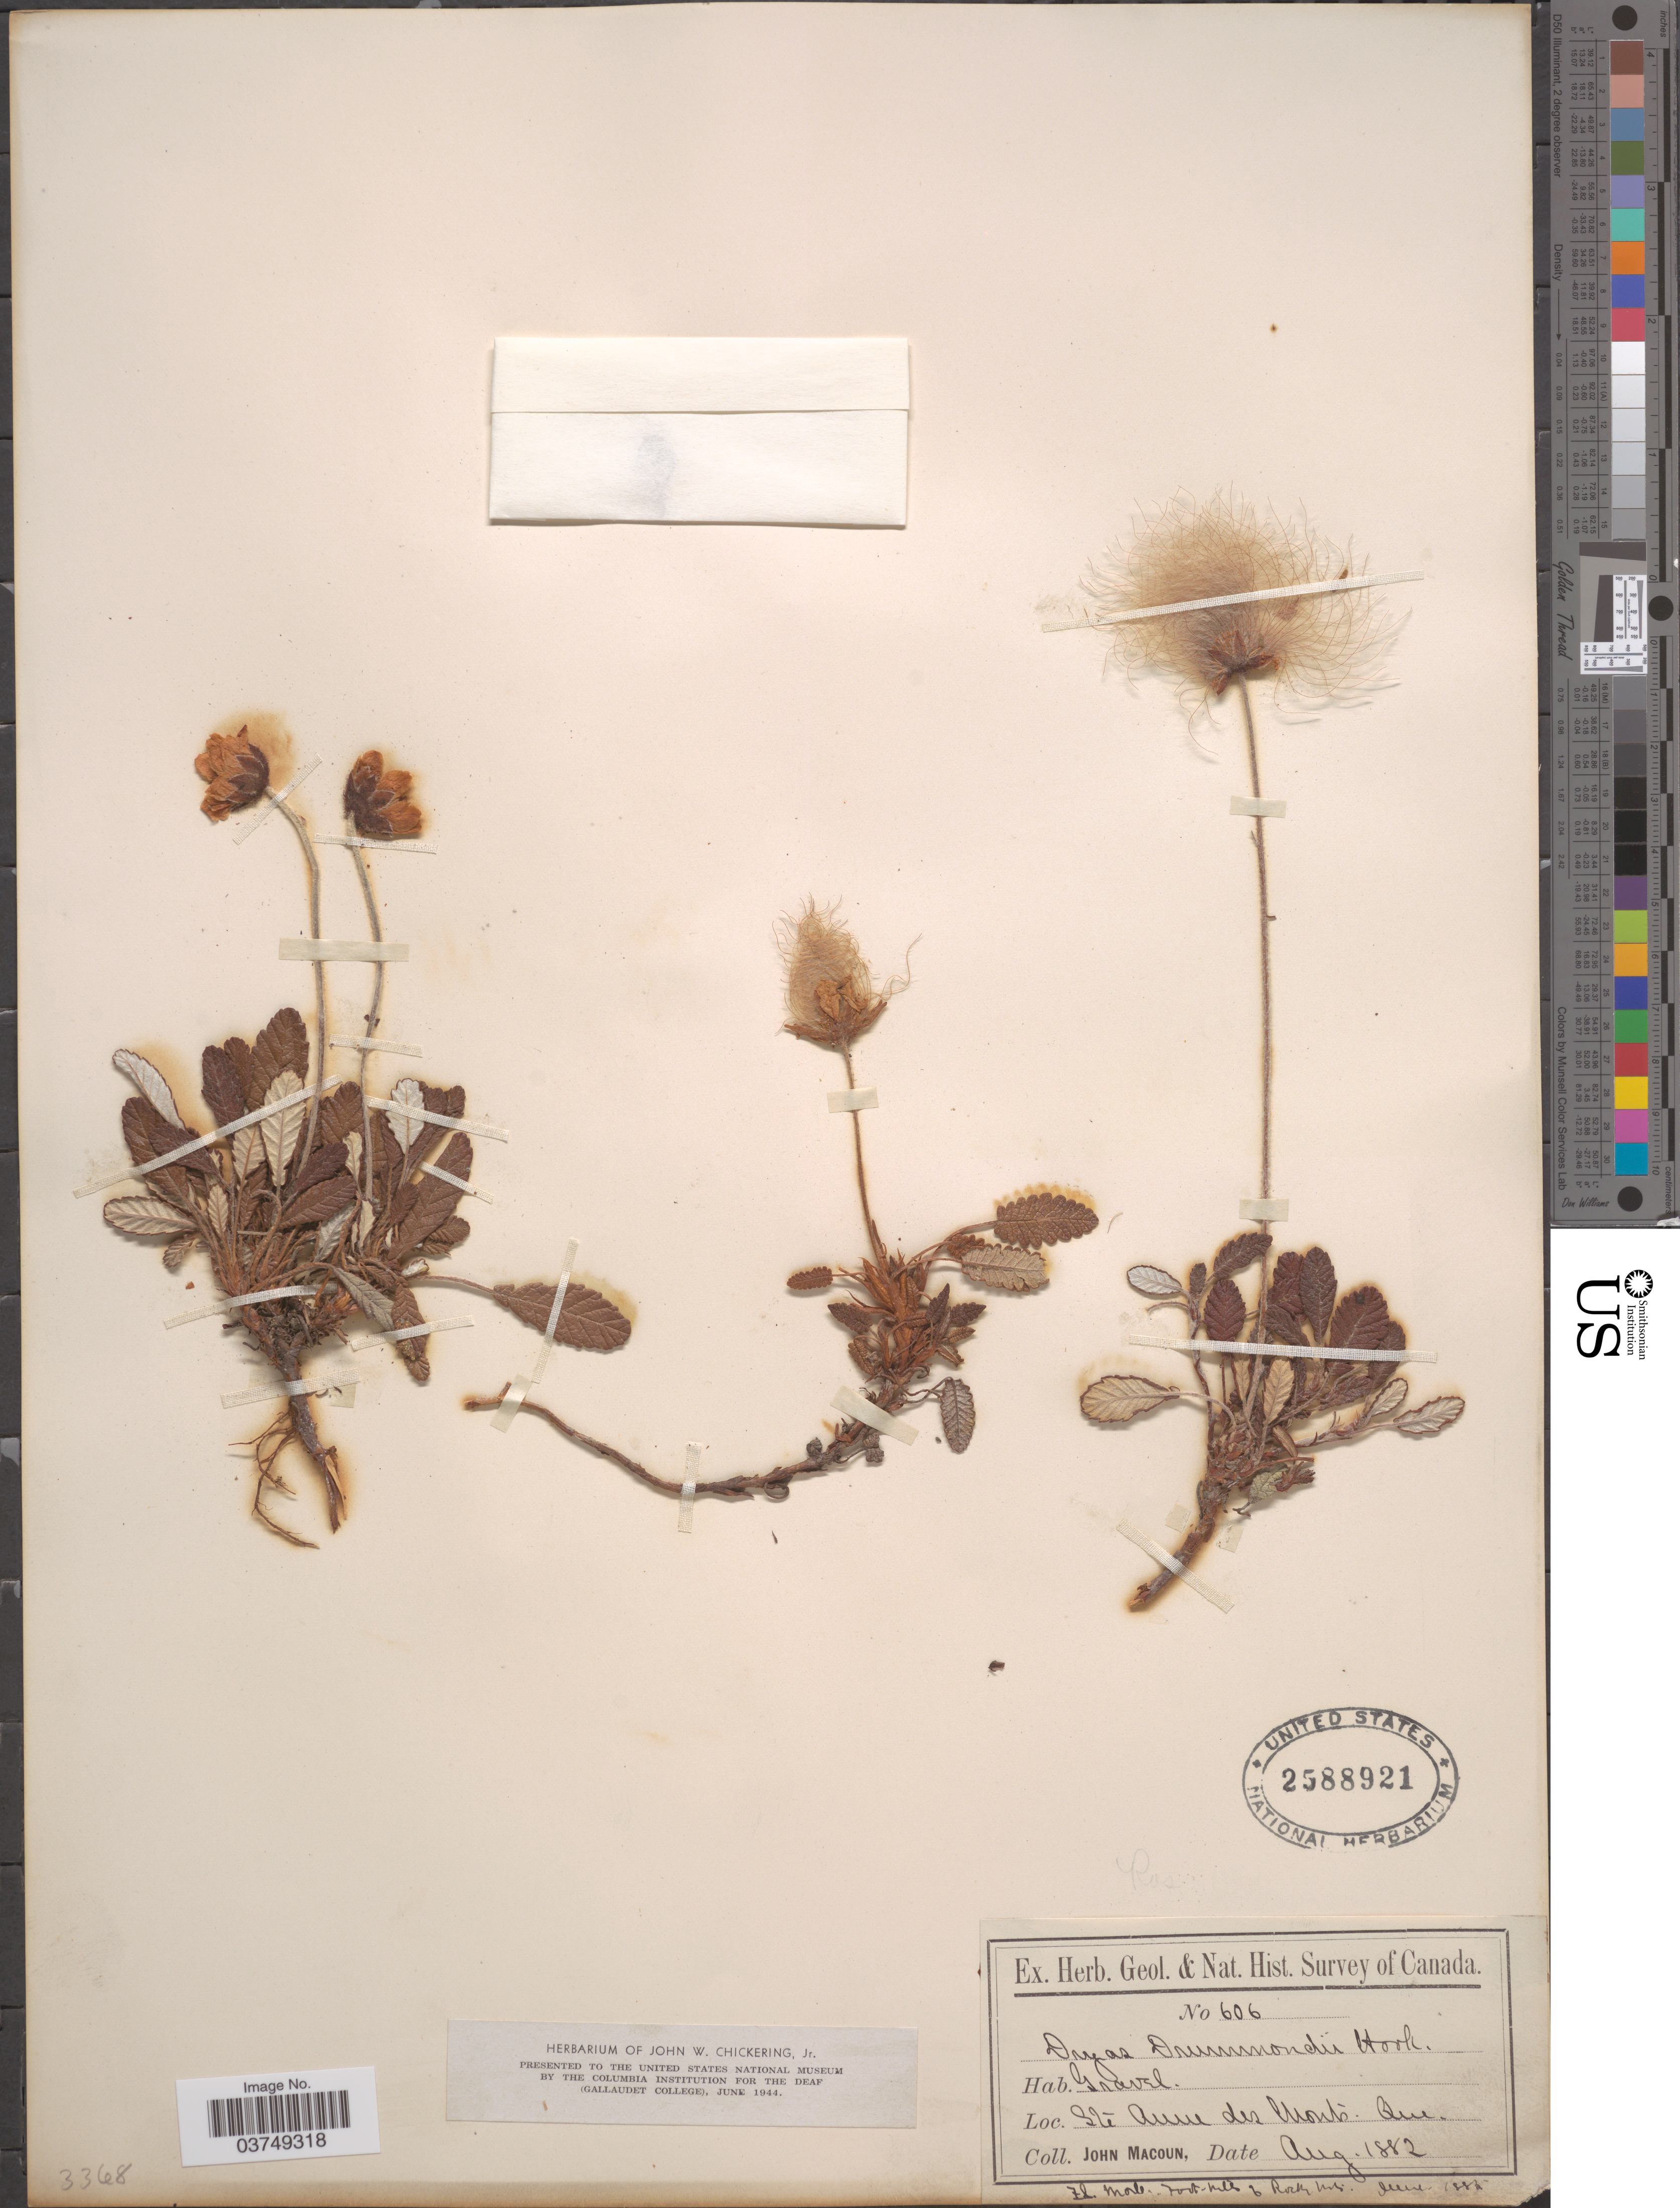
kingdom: Plantae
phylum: Tracheophyta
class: Magnoliopsida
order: Rosales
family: Rosaceae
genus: Dryas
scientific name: Dryas drummondii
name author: Hook. & Richardson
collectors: J. Macoun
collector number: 606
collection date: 1882-08/1885-06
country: Canada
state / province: Quebec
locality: Ste Anne des Monts. Foot-hills of Rocky Mts.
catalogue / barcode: US 2588921